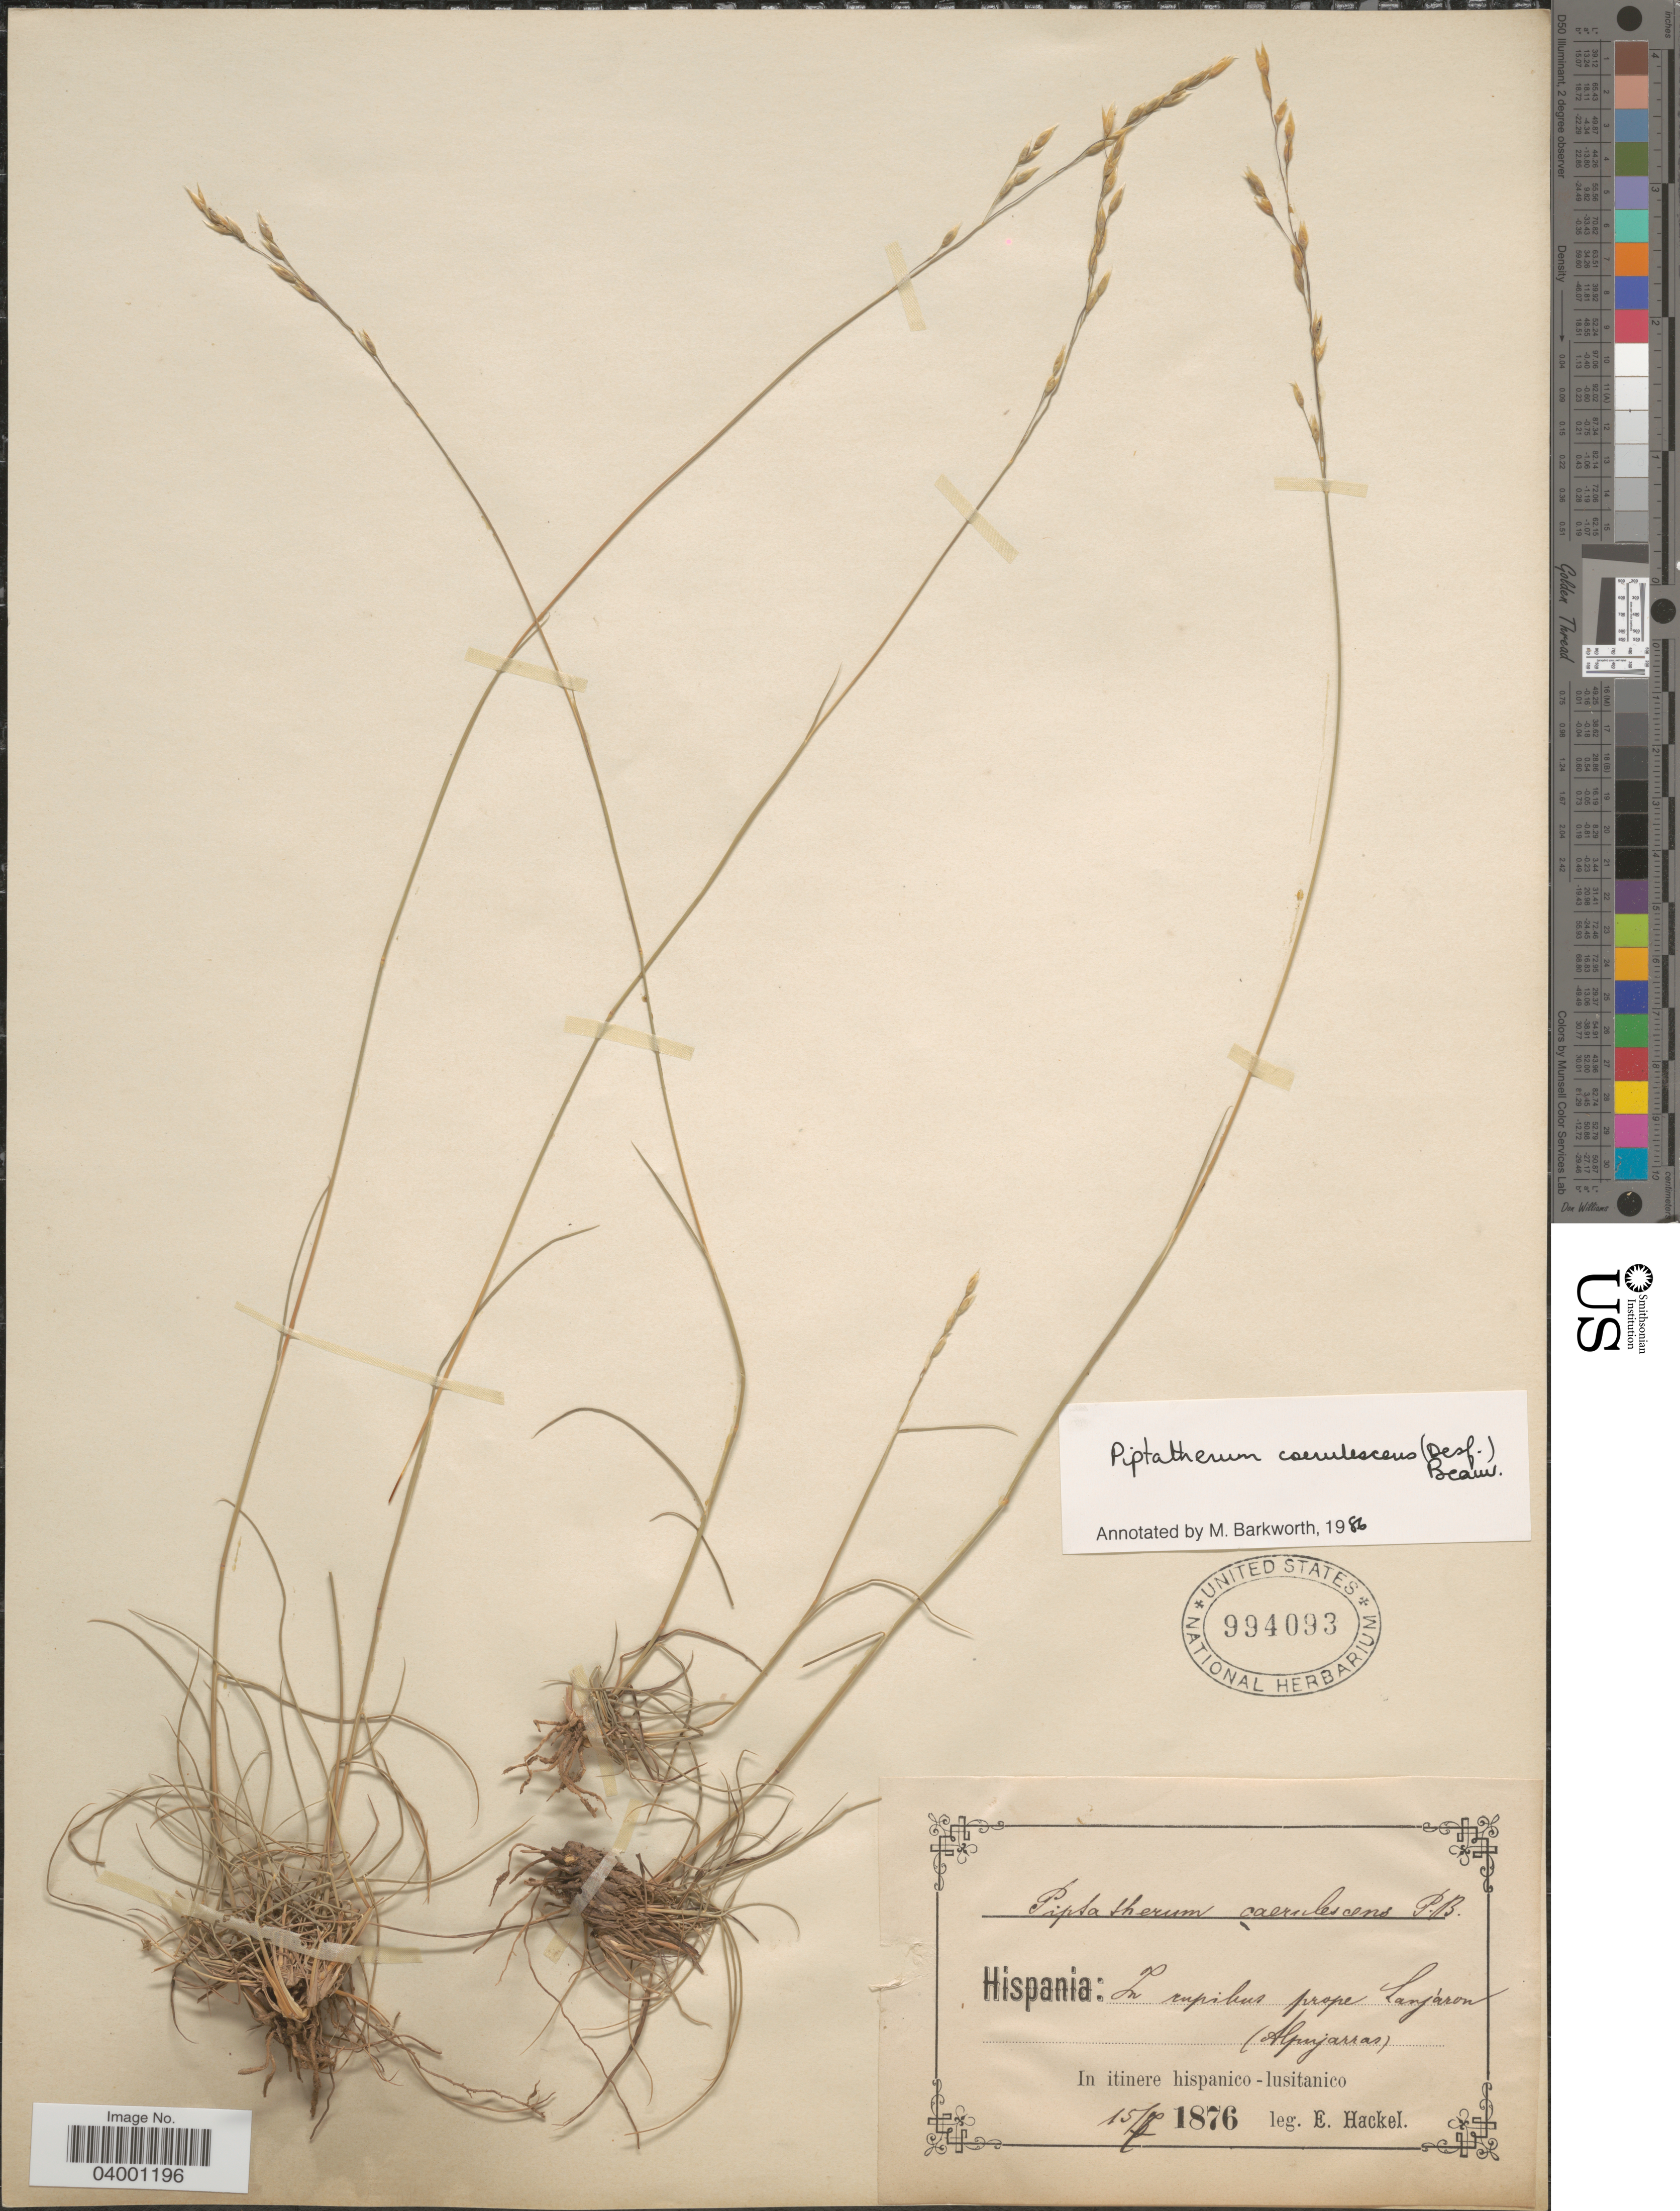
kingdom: Plantae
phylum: Tracheophyta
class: Liliopsida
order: Poales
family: Poaceae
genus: Piptatherum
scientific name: Piptatherum coerulescens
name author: (Desf.) P. Beauv.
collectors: E. Hackel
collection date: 1876-07-15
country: Spain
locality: Hispania: In rupibus prope Lanjaron (Alpujarras). In itinere hispanico - lusitanico.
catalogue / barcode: US 994093